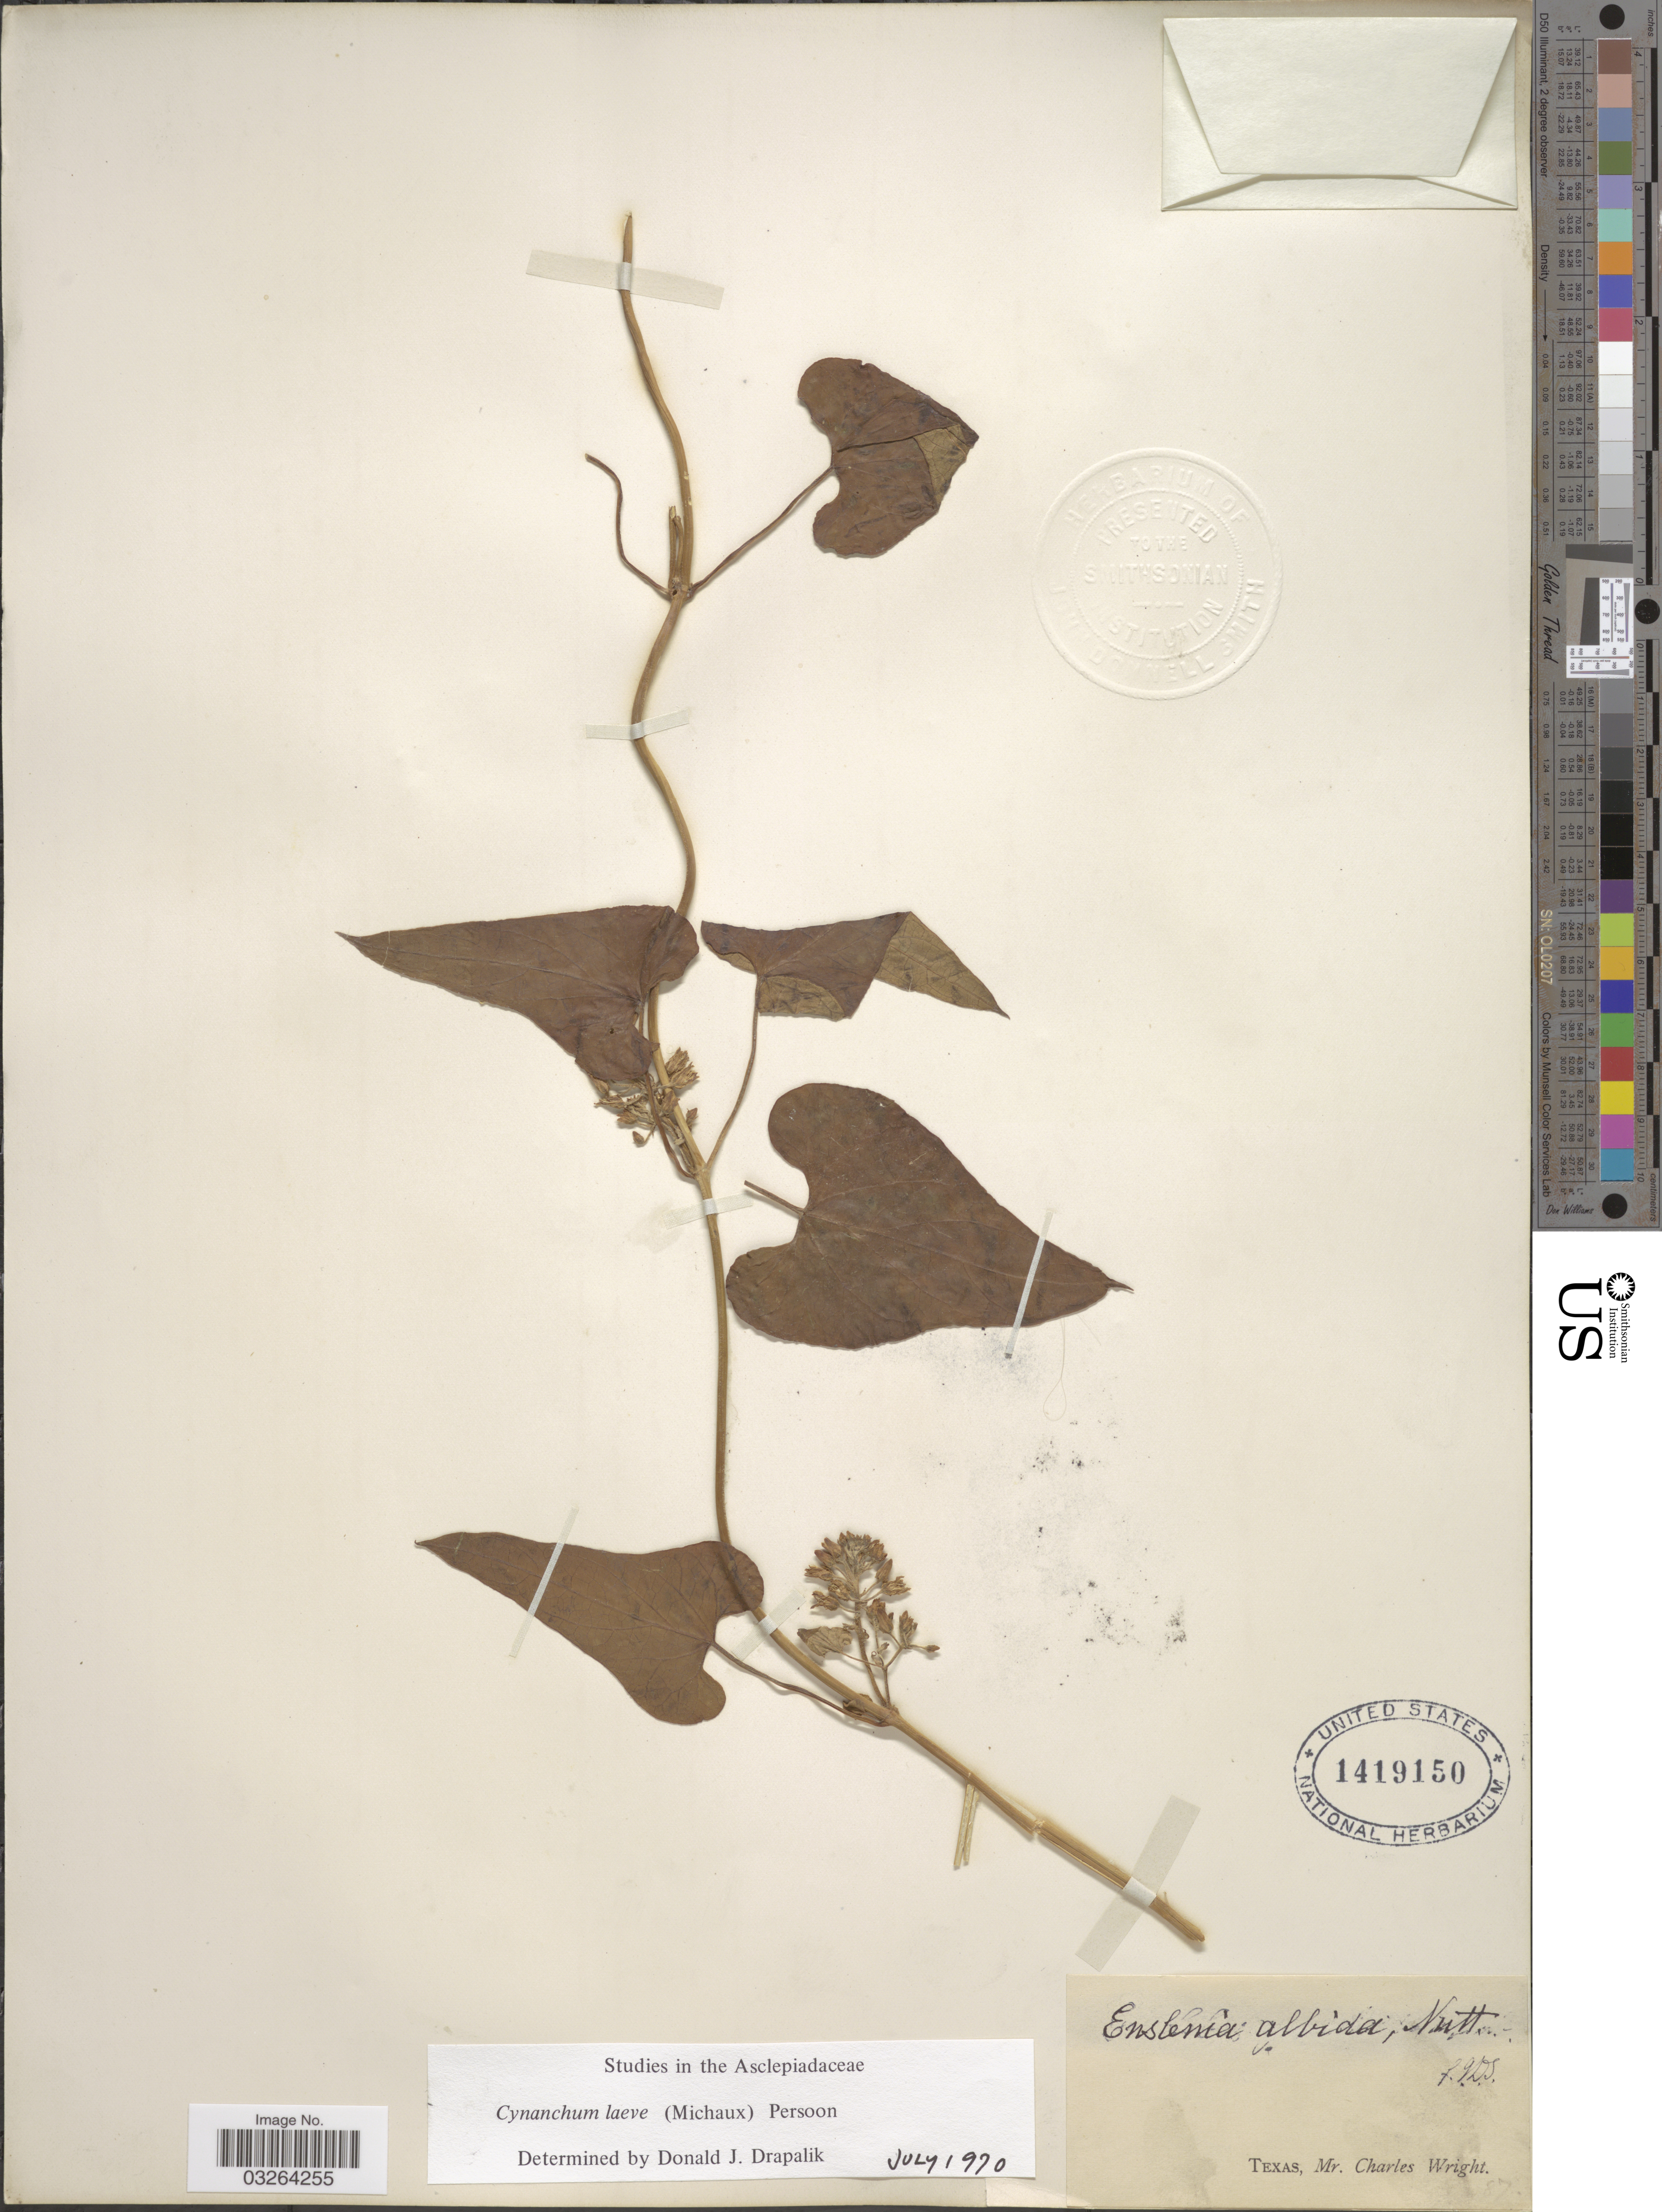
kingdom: Plantae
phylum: Tracheophyta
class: Magnoliopsida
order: Gentianales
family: Apocynaceae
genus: Cynanchum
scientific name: Cynanchum laeve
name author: (Michx.) Pers.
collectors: C. Wright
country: United States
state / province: Texas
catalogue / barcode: US 1419150